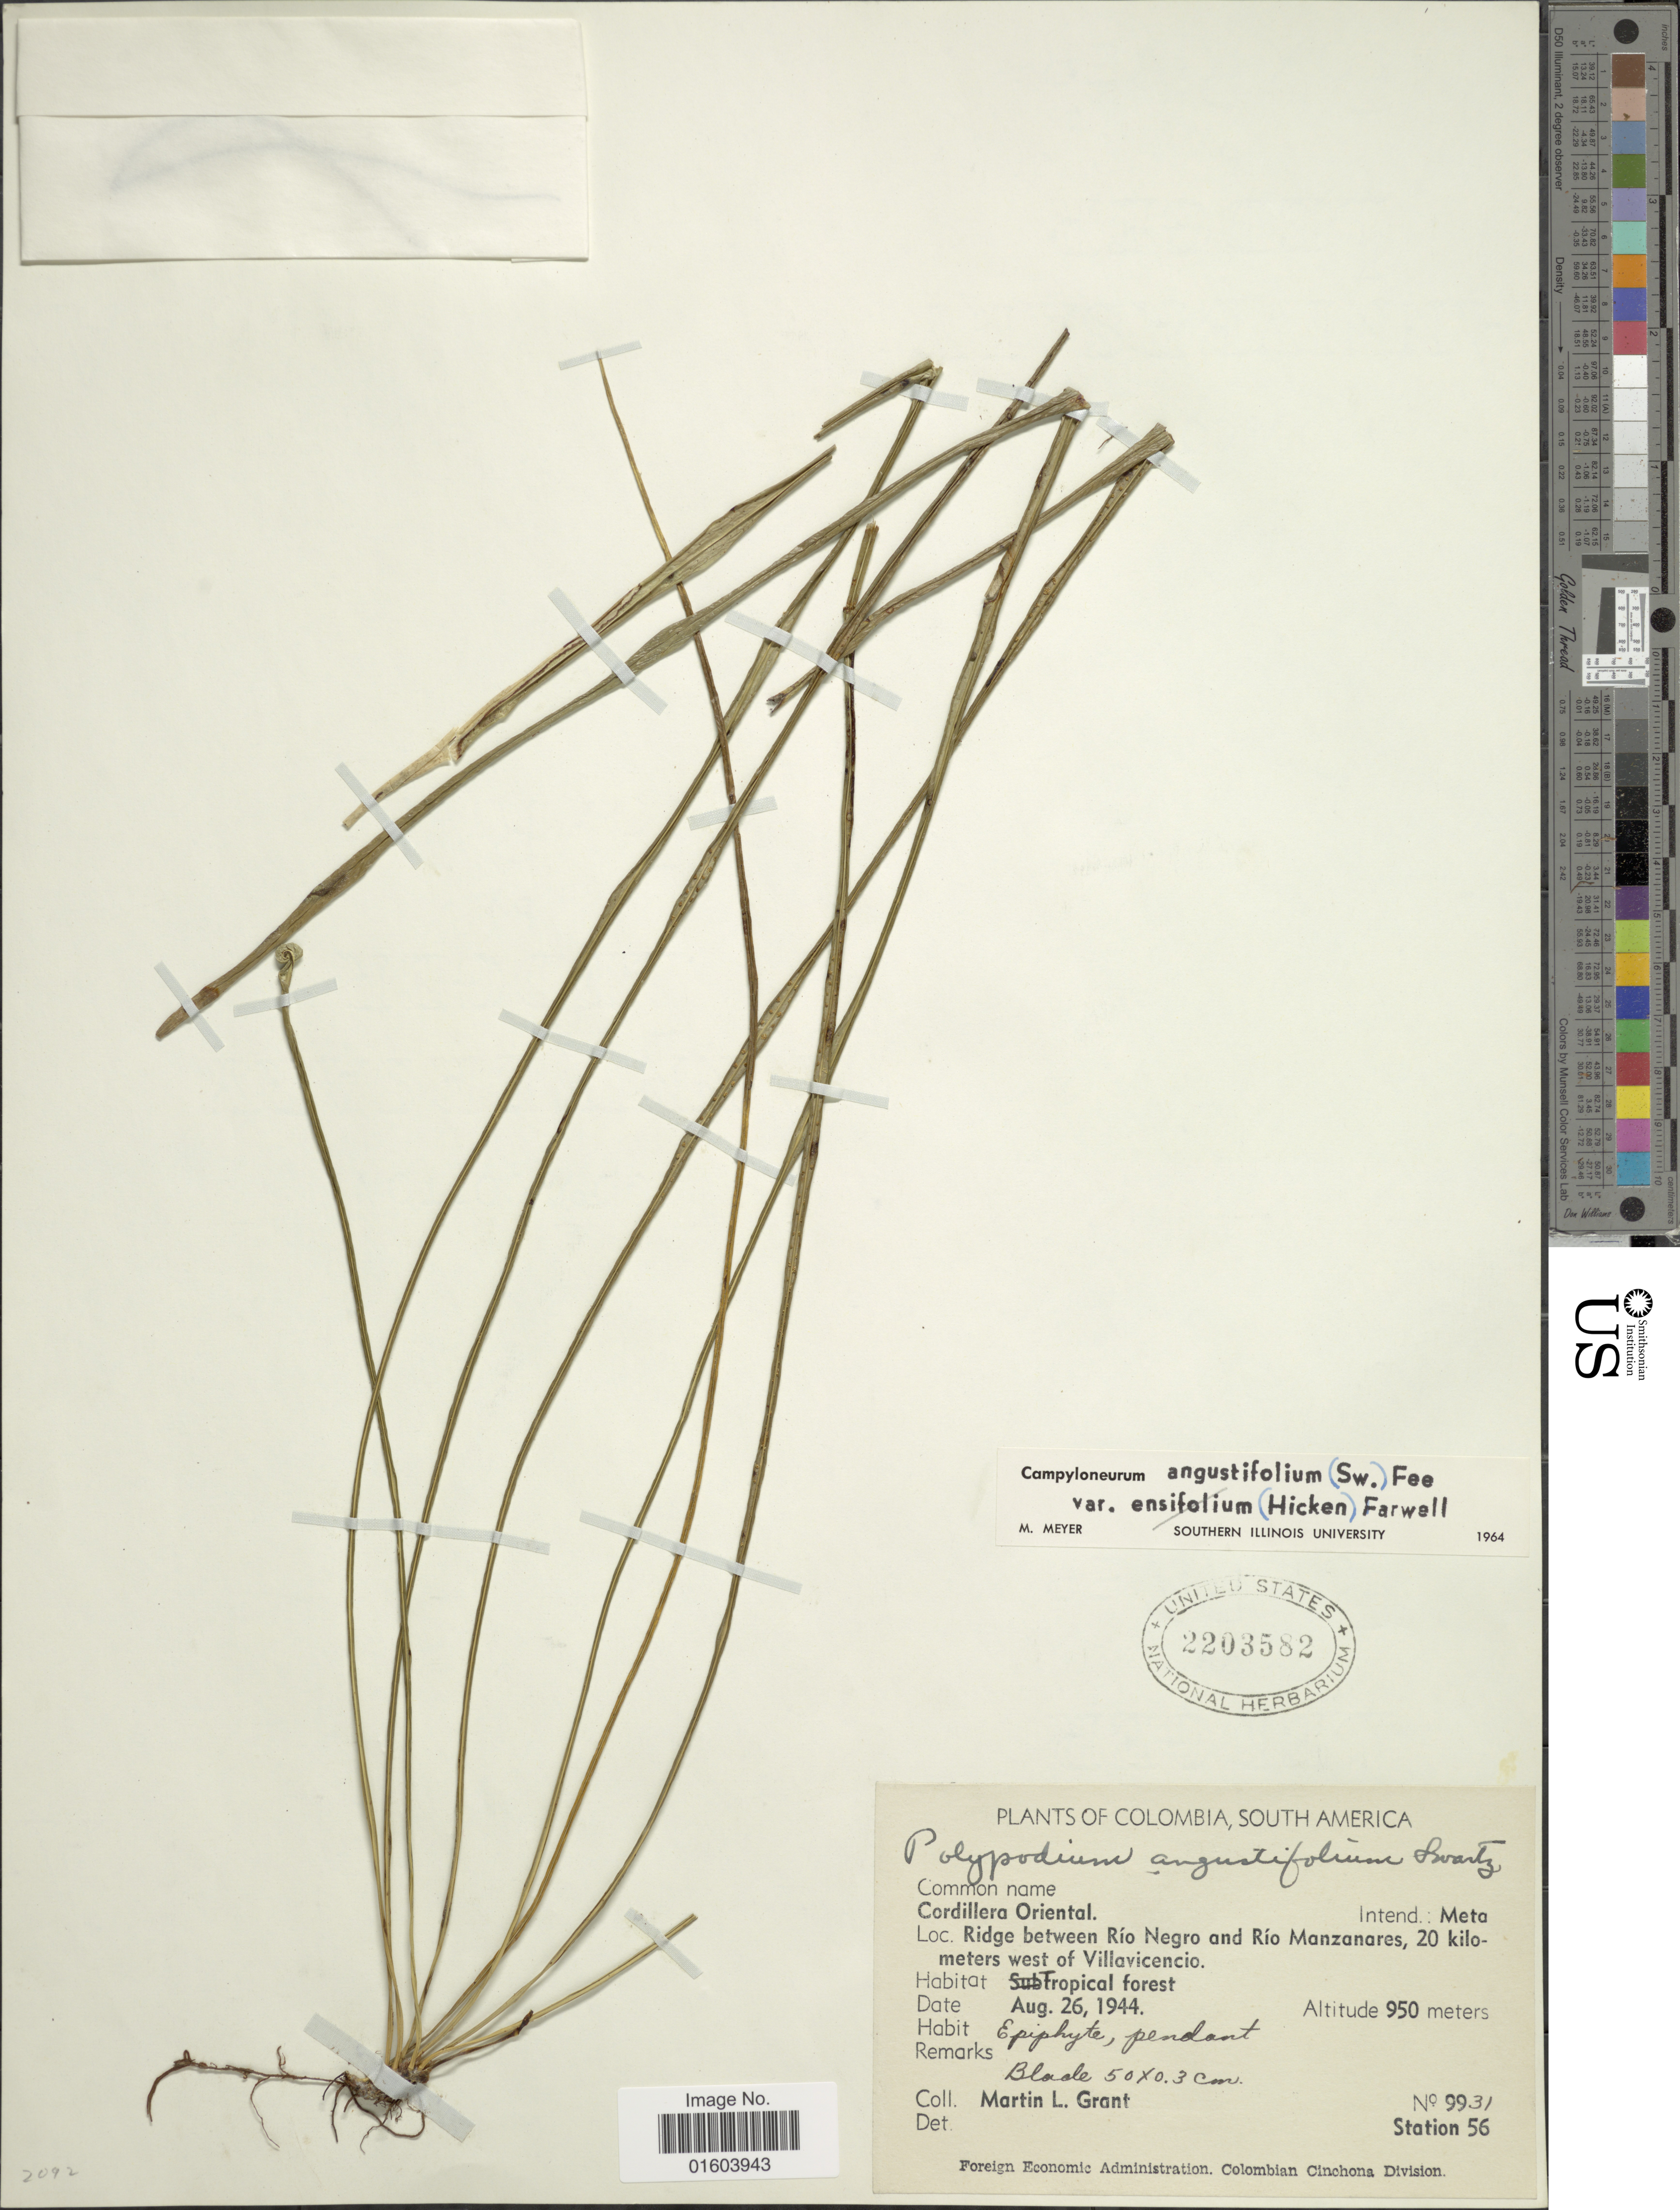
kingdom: Plantae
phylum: Tracheophyta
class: Polypodiopsida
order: Polypodiales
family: Polypodiaceae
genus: Campyloneurum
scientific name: Campyloneurum angustifolium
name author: (Sw.) Fée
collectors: M. L. Grant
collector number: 9931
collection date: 1944-08-26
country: Colombia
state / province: Meta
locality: Colombia, South America. Intend: Meta. Cordillera Oriental, Ridge between Rio Negro and Rio Manzanares, 20 kilometers west of Villavicencio.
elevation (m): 950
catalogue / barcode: US 2203582